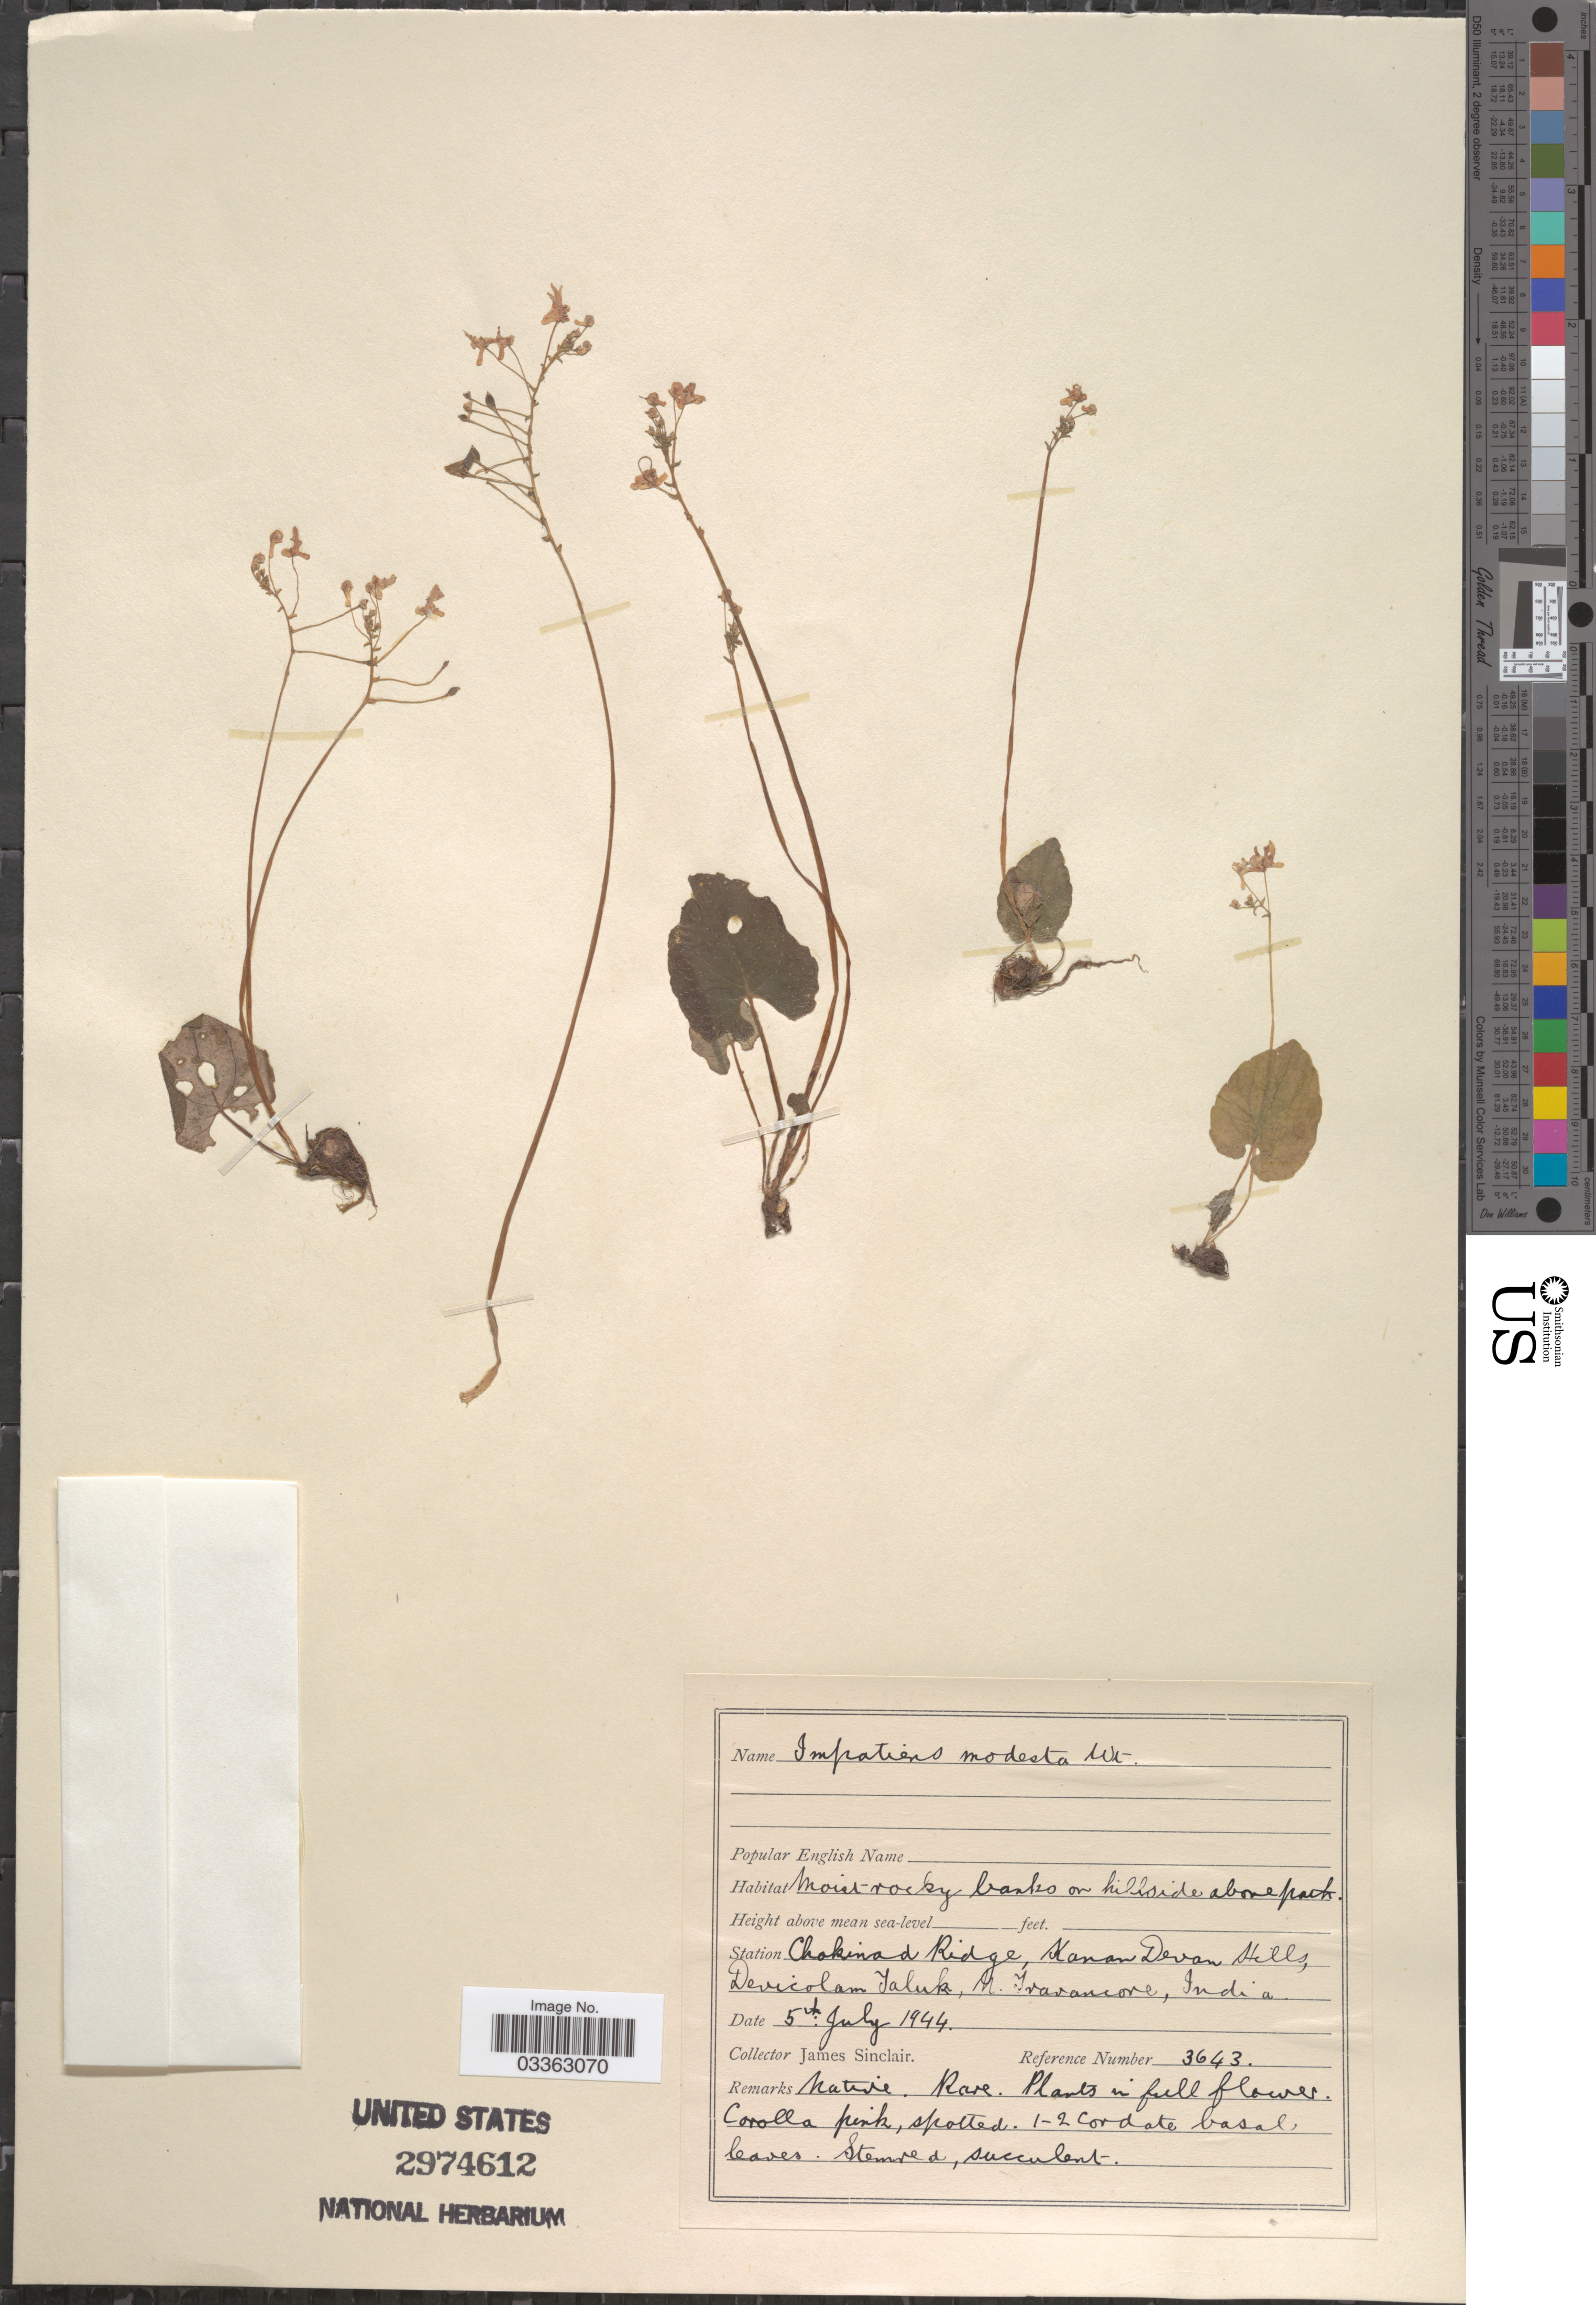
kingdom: Plantae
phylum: Tracheophyta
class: Magnoliopsida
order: Ericales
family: Balsaminaceae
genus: Impatiens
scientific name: Impatiens modesta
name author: Wight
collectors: J. Sinclair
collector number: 3643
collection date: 1944-07-05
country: India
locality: Station Chokinad [interpreted] Ridge, Kanan Devan Hills, Devicolam Taluk, N. Travancore.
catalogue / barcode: US 2974612